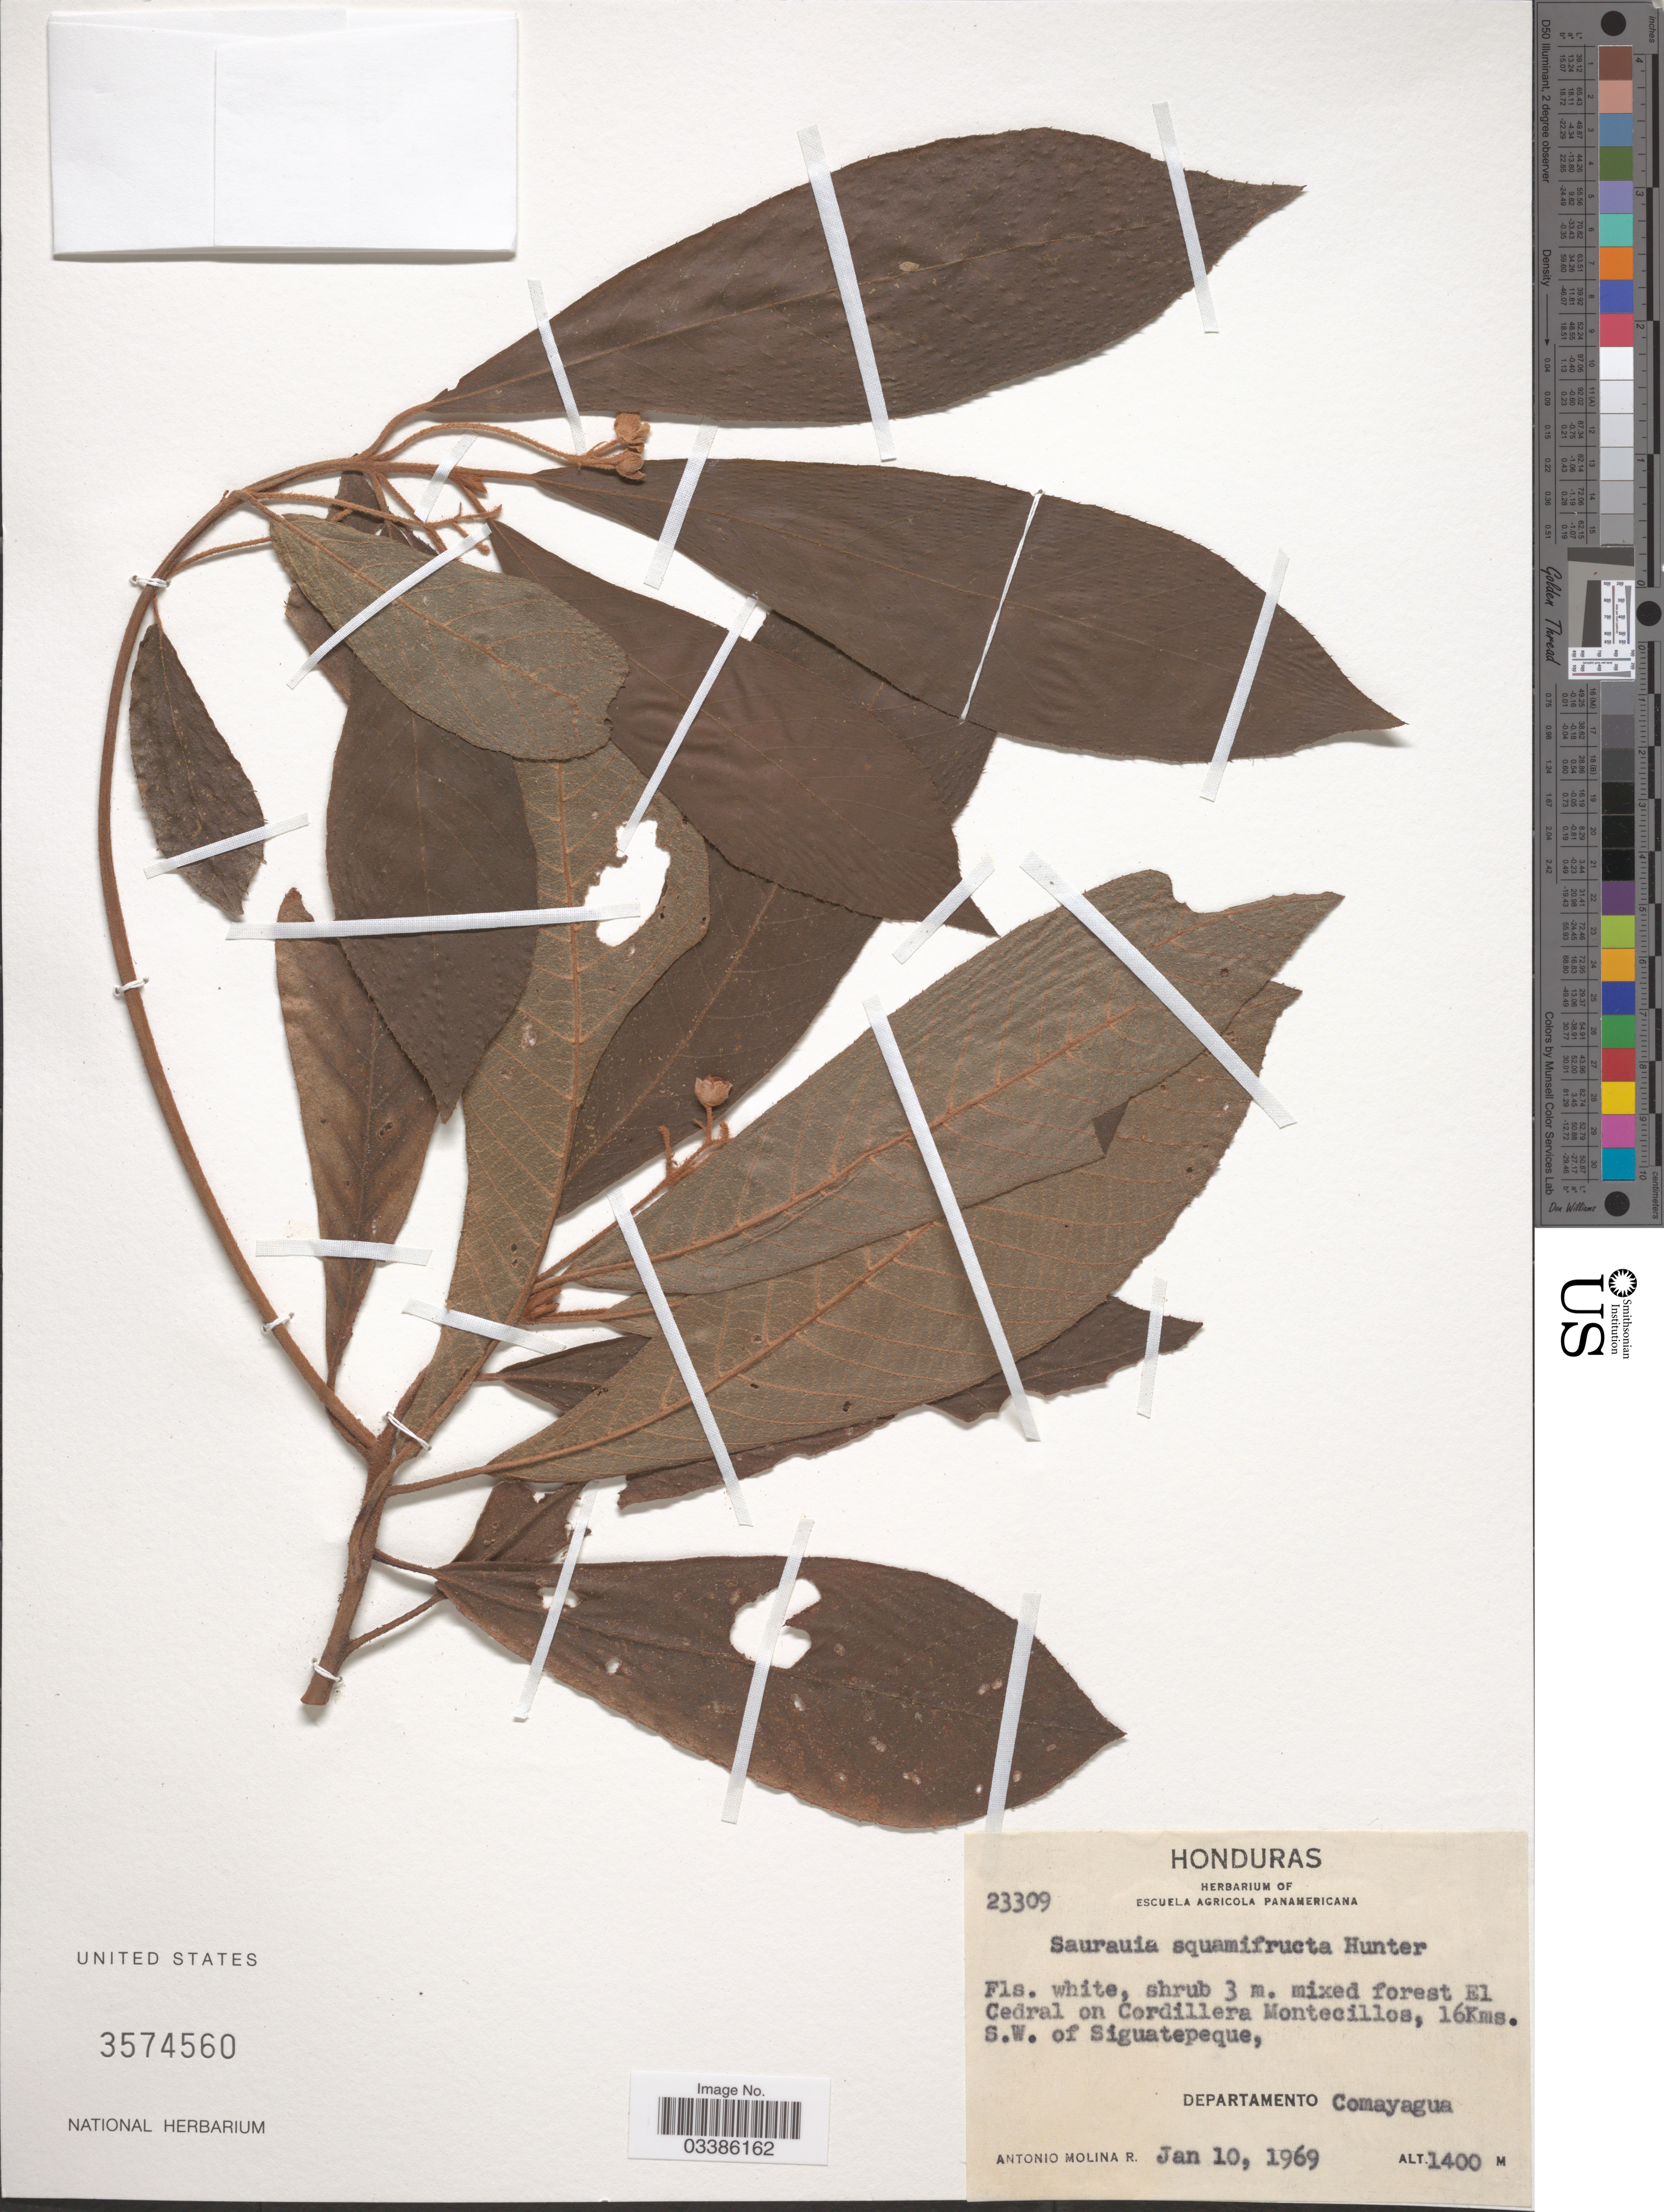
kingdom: Plantae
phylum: Tracheophyta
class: Magnoliopsida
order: Ericales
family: Actinidiaceae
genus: Saurauia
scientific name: Saurauia squamifructa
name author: G.E. Hunter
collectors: A. Molina R.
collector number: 23309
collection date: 1969-01-10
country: Honduras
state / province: Comayagua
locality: Mixed forest El Cedral on Cordillera Montecillos, 16Kms. S.W. of Siguatepeque, Departamento Comayagua.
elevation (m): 1400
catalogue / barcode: US 3574560